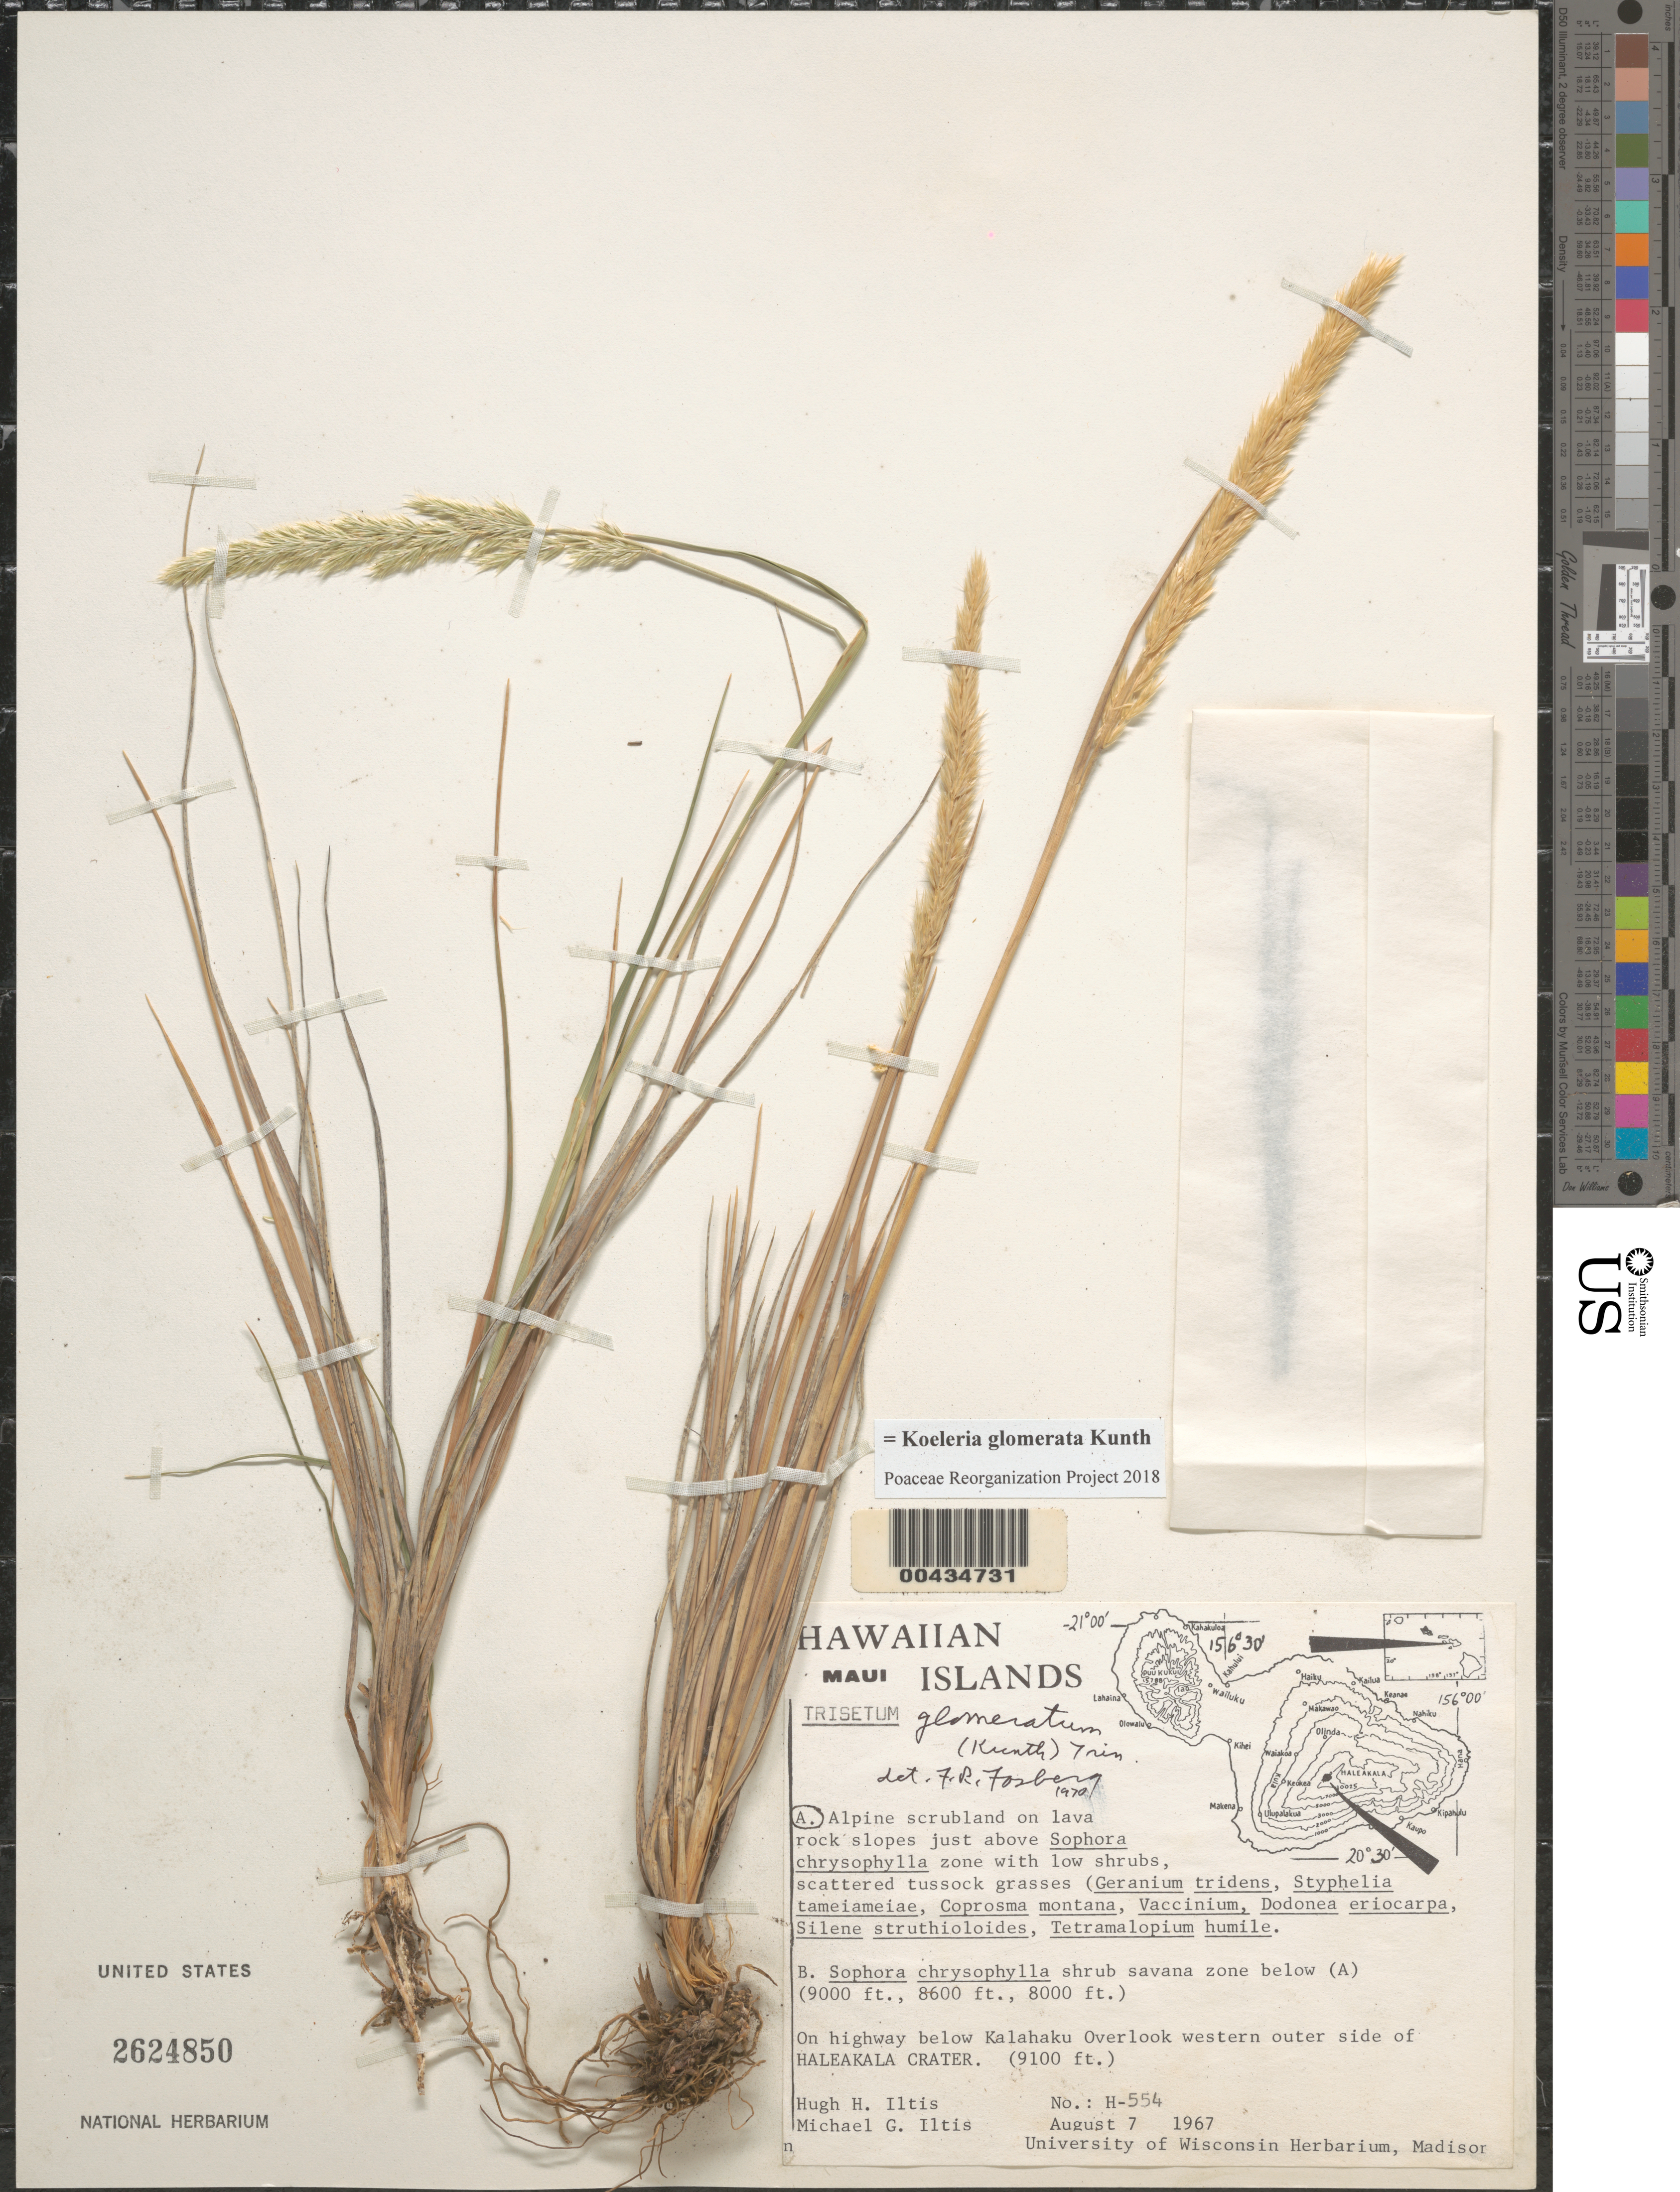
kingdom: Plantae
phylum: Tracheophyta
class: Liliopsida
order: Poales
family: Poaceae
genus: Koeleria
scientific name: Koeleria glomerata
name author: Kunth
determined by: Poaceae Reorganization Project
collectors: H. H. Iltis & M. G. Iltis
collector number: H-554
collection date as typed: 7 Aug 1967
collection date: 1967-08-07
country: United States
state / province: Hawaii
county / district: Maui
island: Maui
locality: On highway below Kalahaku Overlook western outer side of Haleakala Crater.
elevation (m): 2438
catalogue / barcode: US 2624850